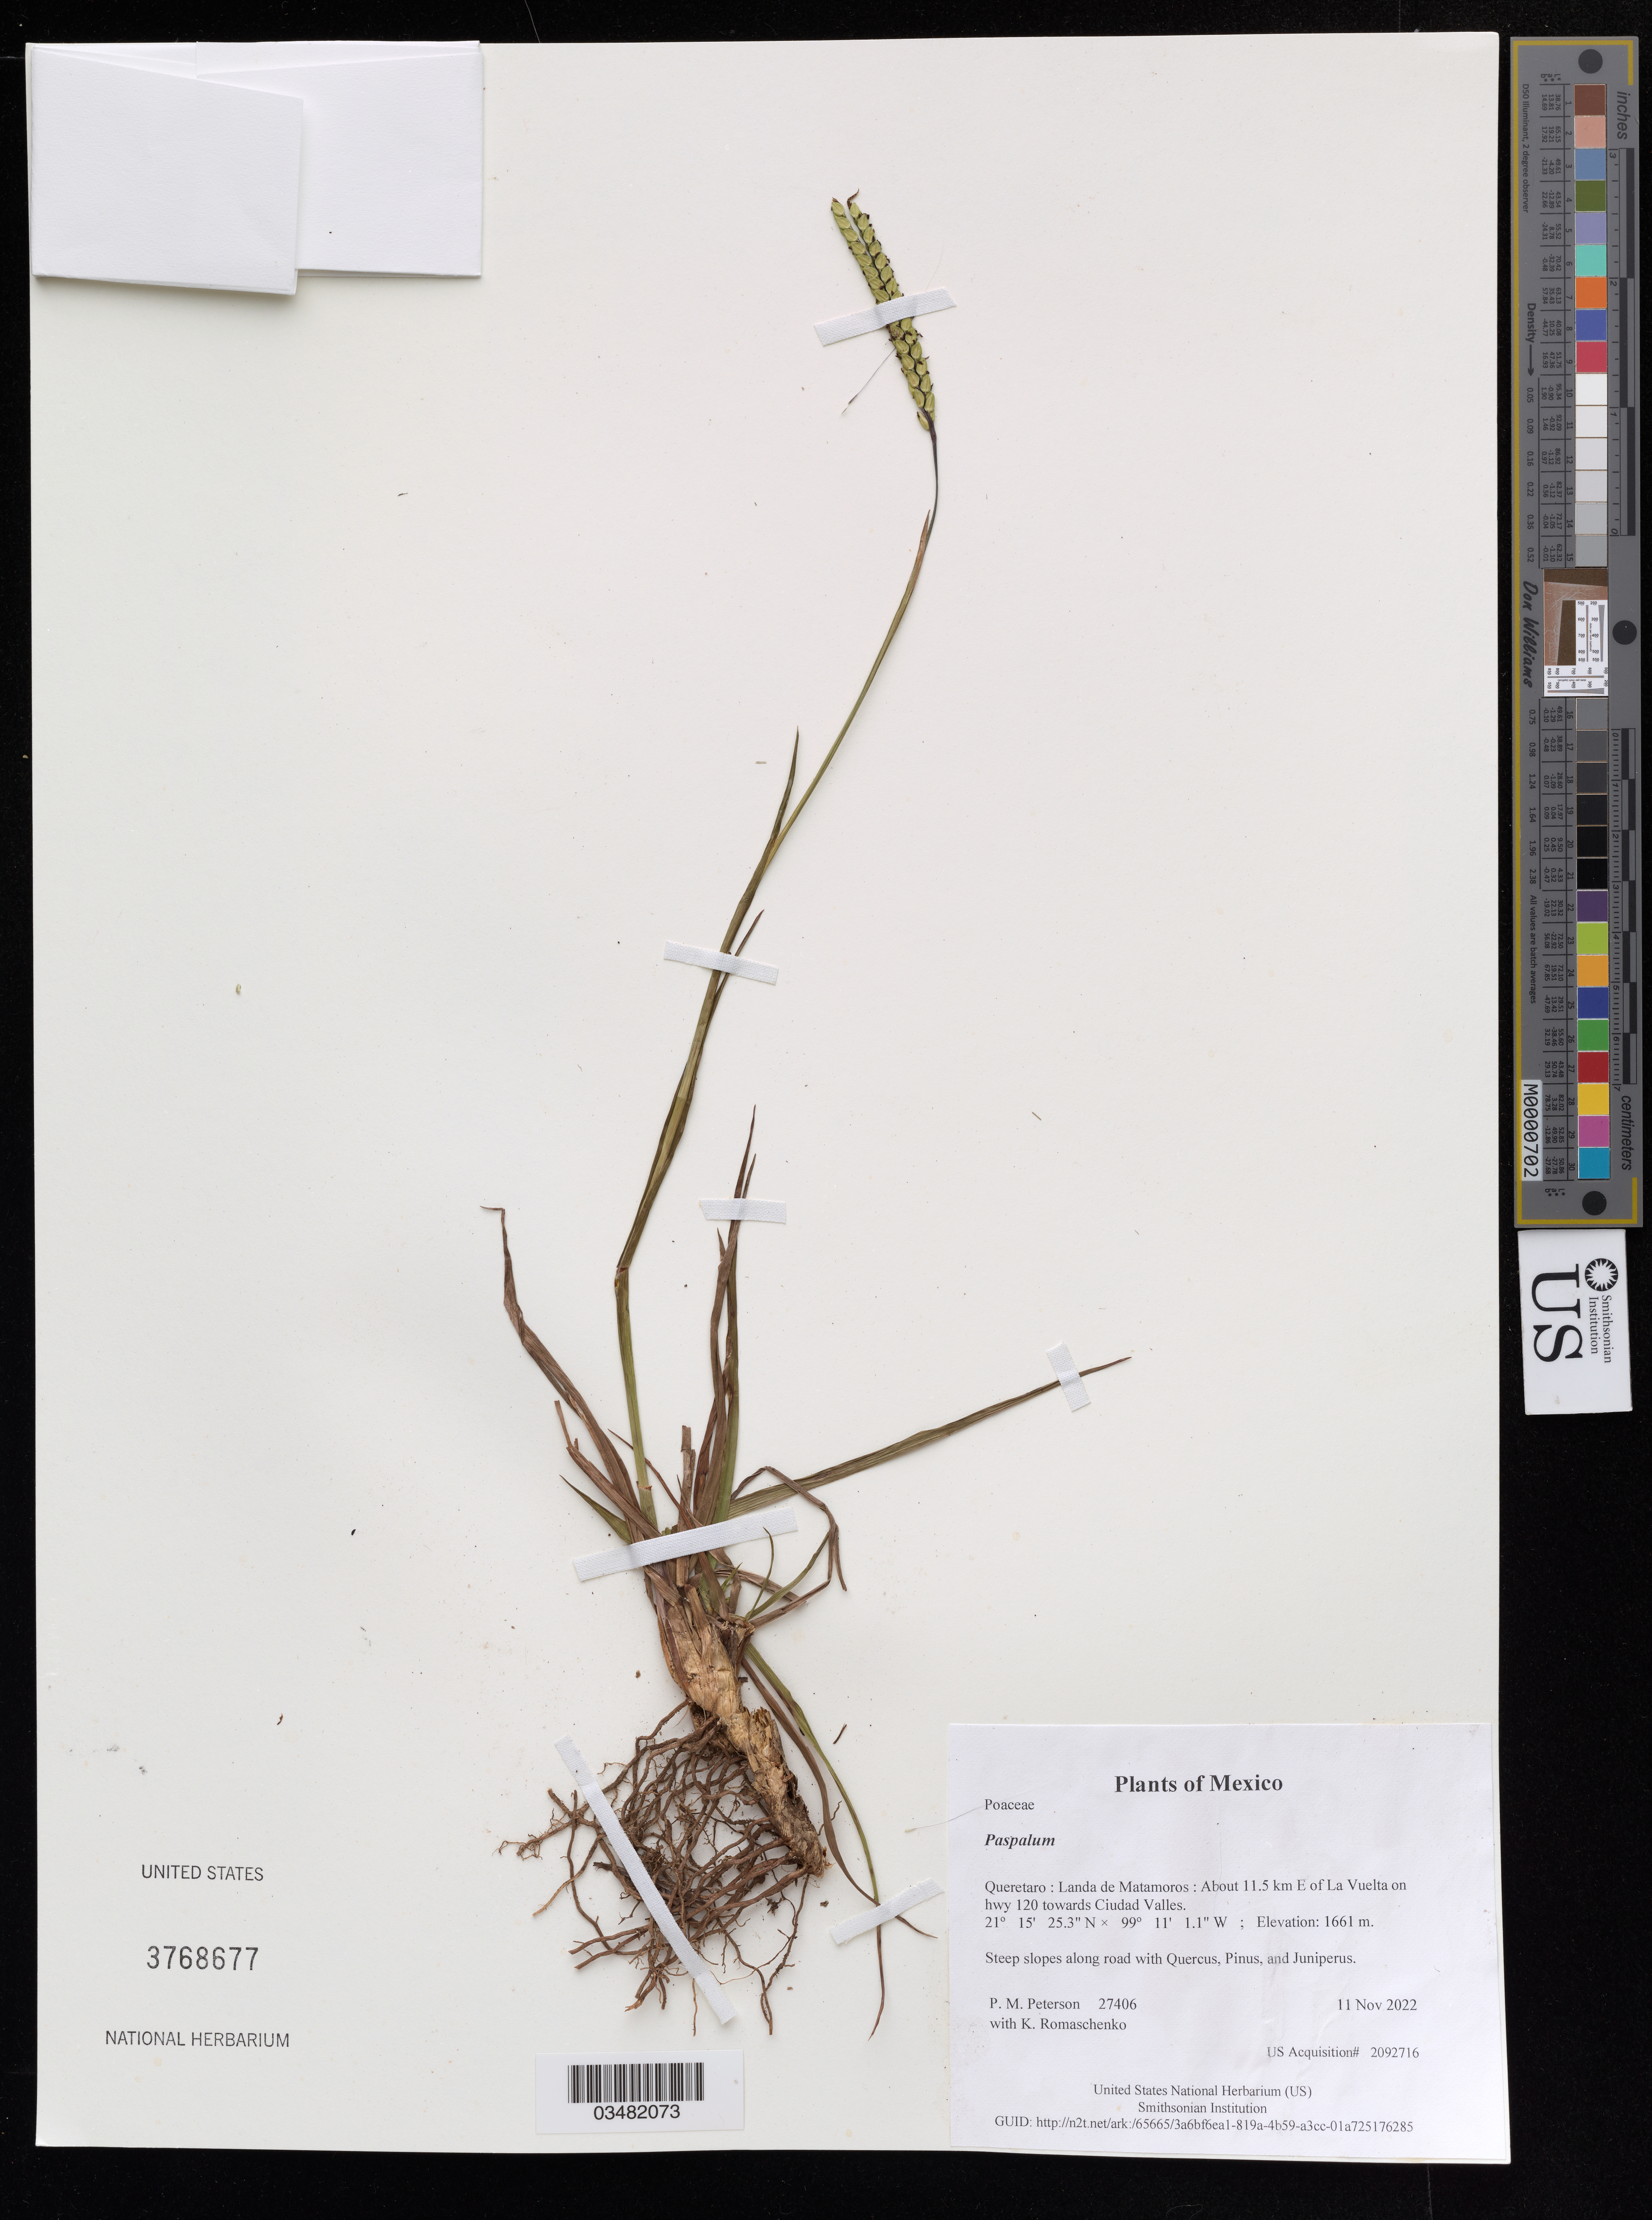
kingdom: Plantae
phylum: Tracheophyta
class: Liliopsida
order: Poales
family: Poaceae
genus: Paspalum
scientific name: Paspalum sp.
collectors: P. M. Peterson & K. Romaschenko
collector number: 27406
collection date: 2022-11-11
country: México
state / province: Queretaro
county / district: Landa de Matamoros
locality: About 11.5 km E of La Vuelta on hwy 120 towards Ciudad Valles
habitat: Steep slopes along road with Quercus, Pinus, and Juniperus.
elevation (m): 1661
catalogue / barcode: US 3768677